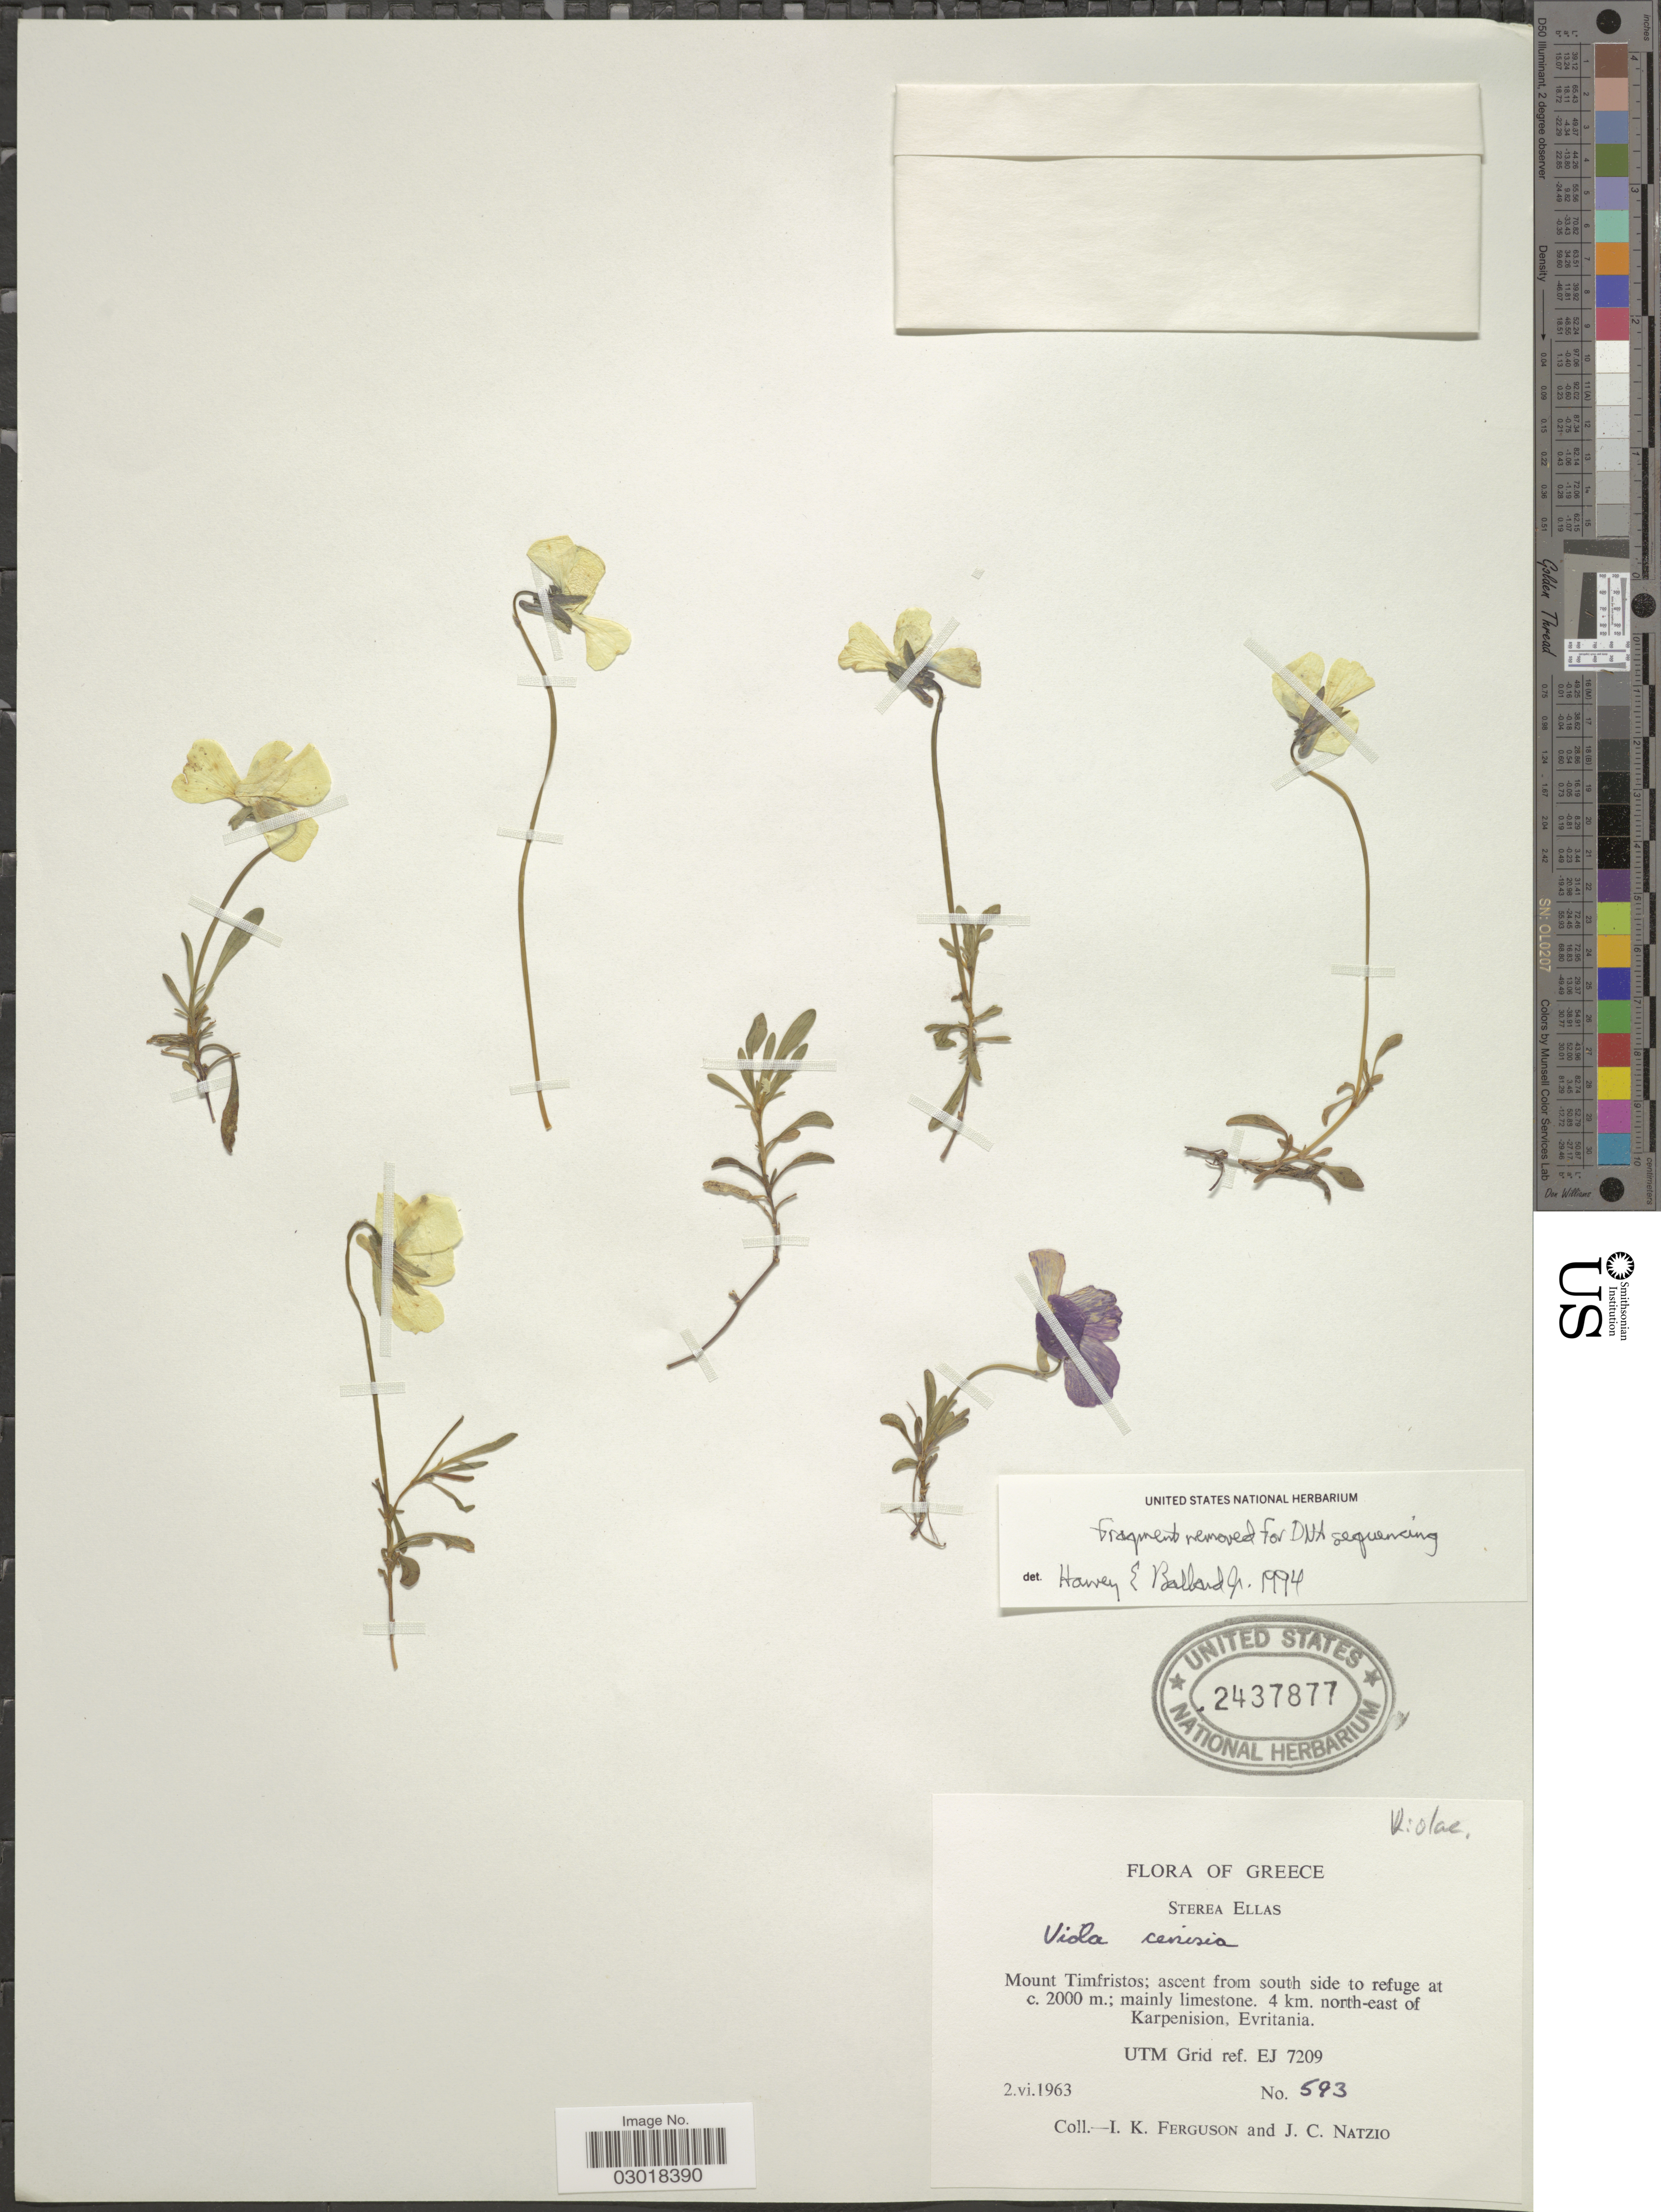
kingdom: Plantae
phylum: Tracheophyta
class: Magnoliopsida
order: Malpighiales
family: Violaceae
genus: Viola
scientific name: Viola cenisia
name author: L.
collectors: I. K. Ferguson & J. Natzio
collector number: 593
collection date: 1963-06-02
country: Greece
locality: Sterea Ellas. Mount Timfristos; ascent from south side to refuge; mainly limestone, 4 km. north-east of Karpeninsion, Evritania. UTM Grid ref. EJ 7209.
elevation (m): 2000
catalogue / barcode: US 2437877